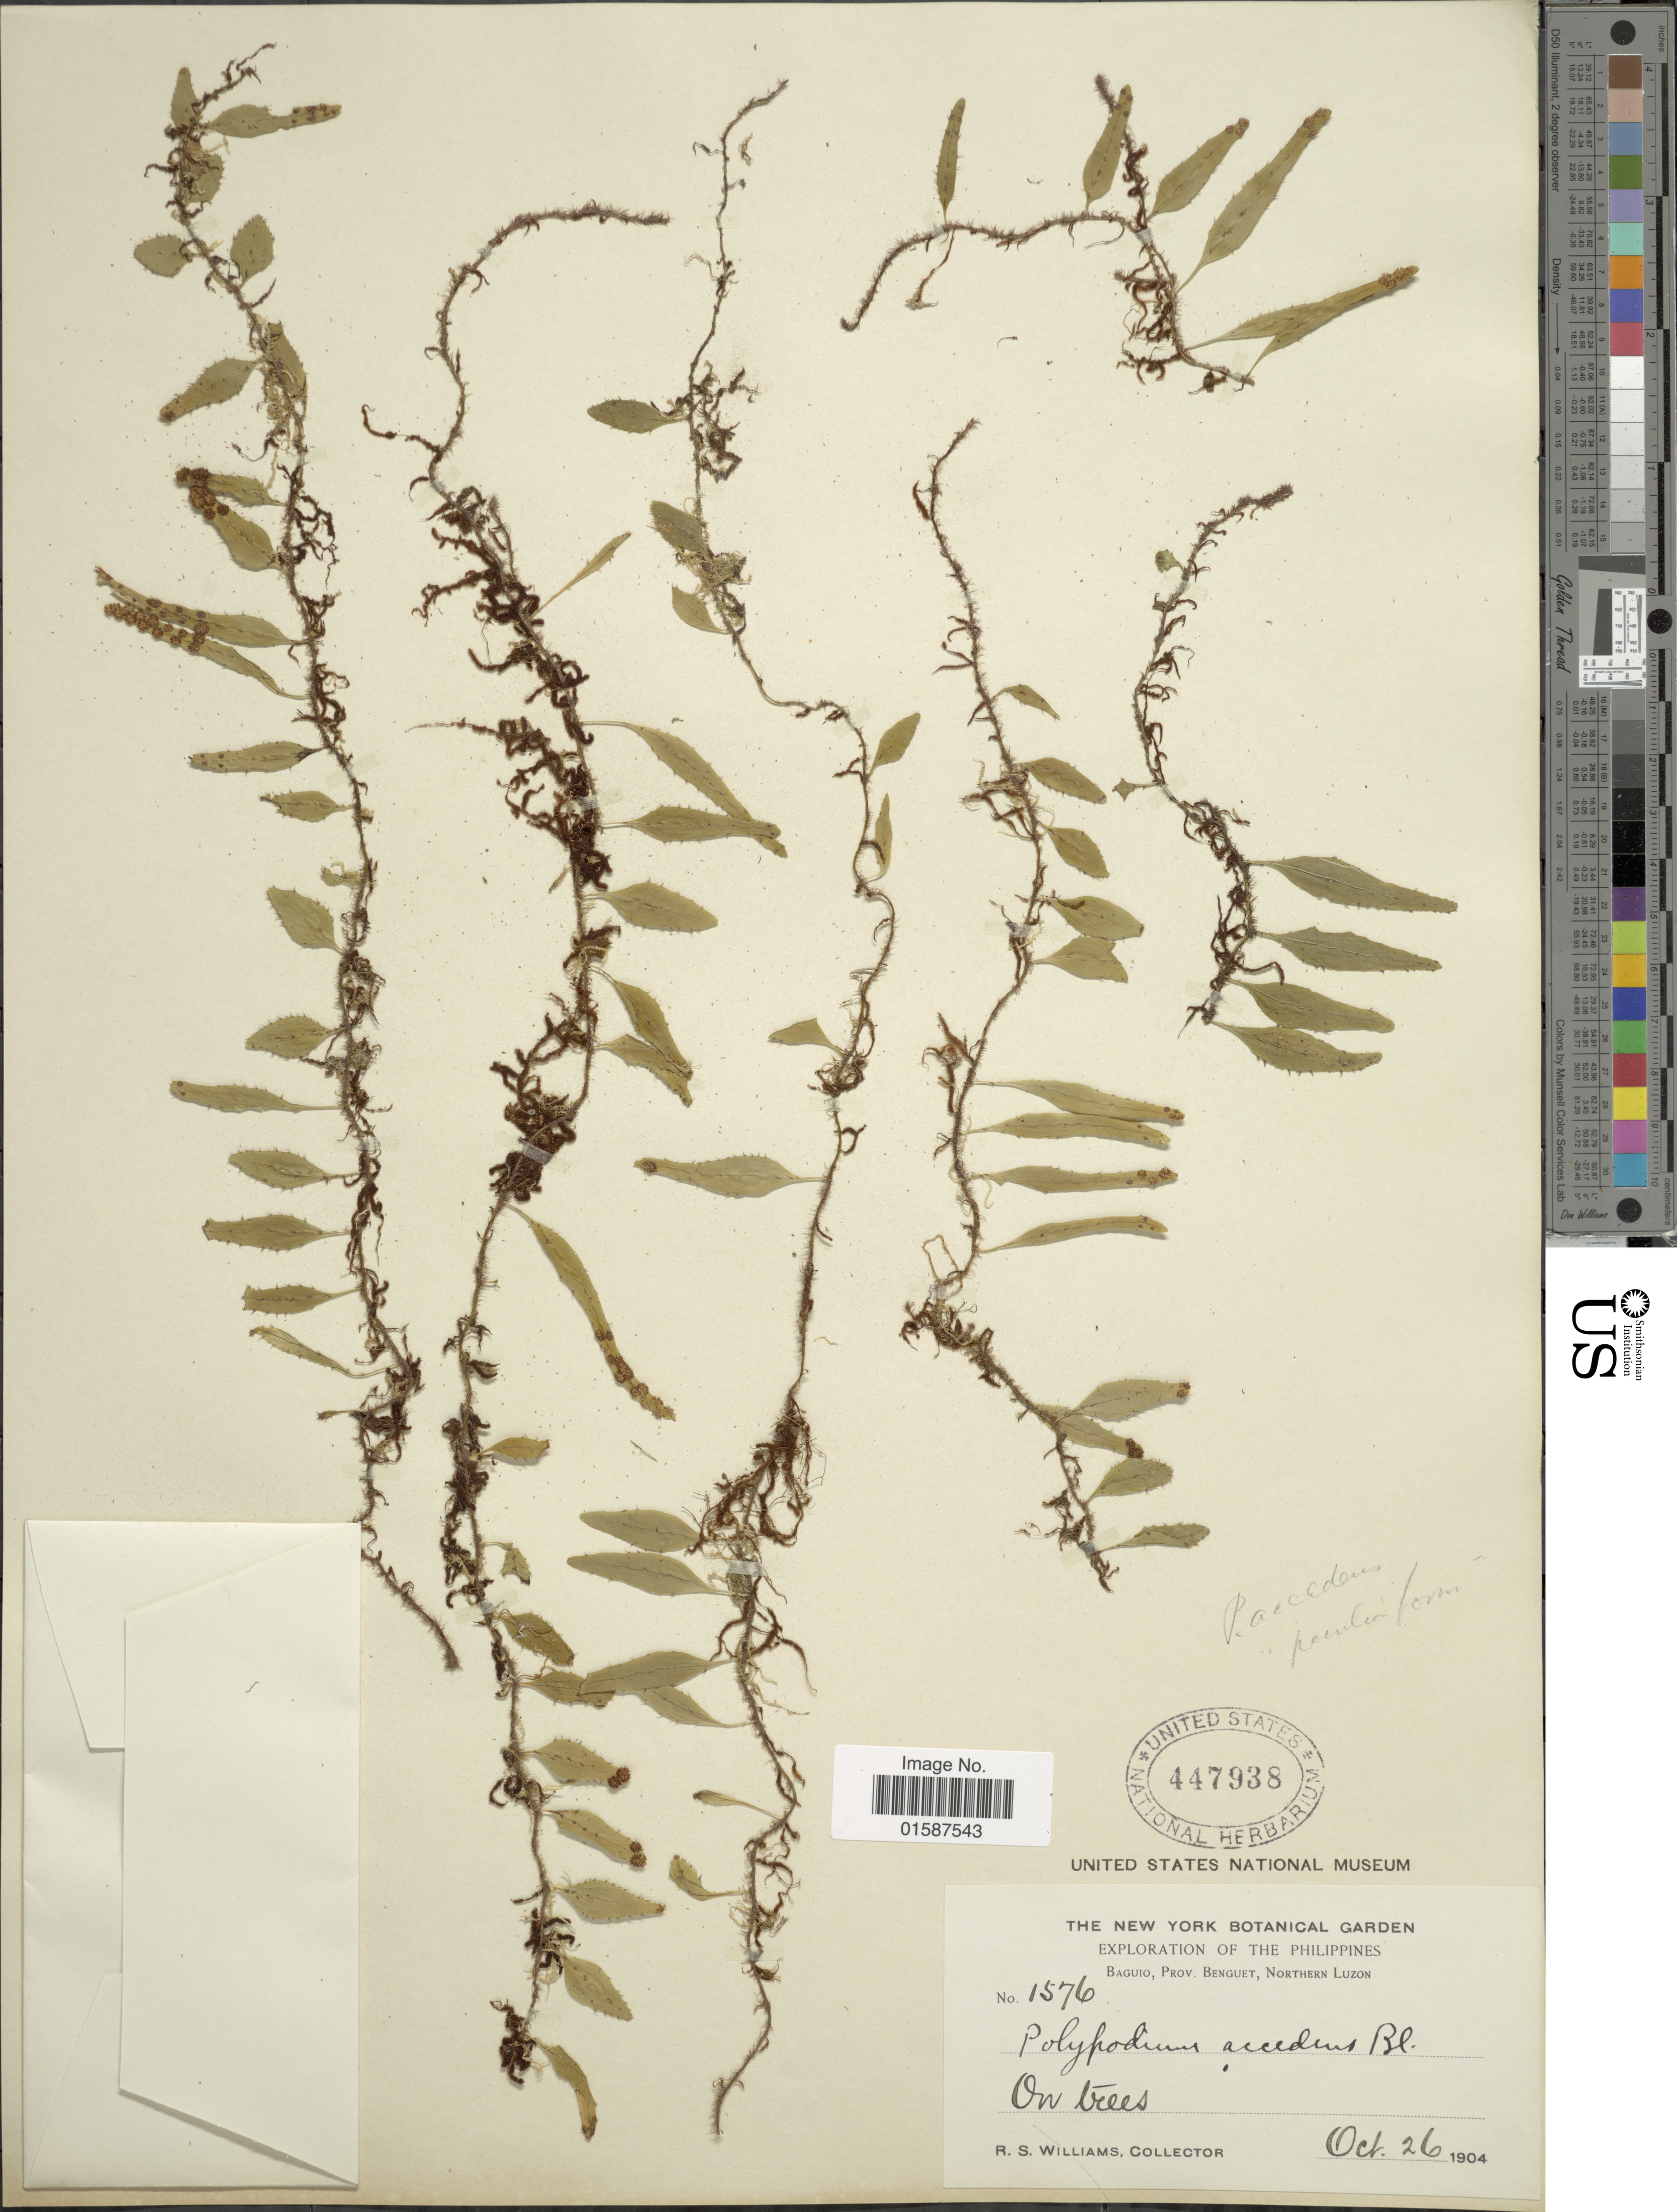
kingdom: Plantae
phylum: Tracheophyta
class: Polypodiopsida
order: Polypodiales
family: Polypodiaceae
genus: Lemmaphyllum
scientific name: Lemmaphyllum accedens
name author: (Blume) Donk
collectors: R. S. Williams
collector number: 1576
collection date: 1904-10-26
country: Philippines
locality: Baguio, Prov. Benguet, Northern Luzon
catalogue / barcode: US 447938